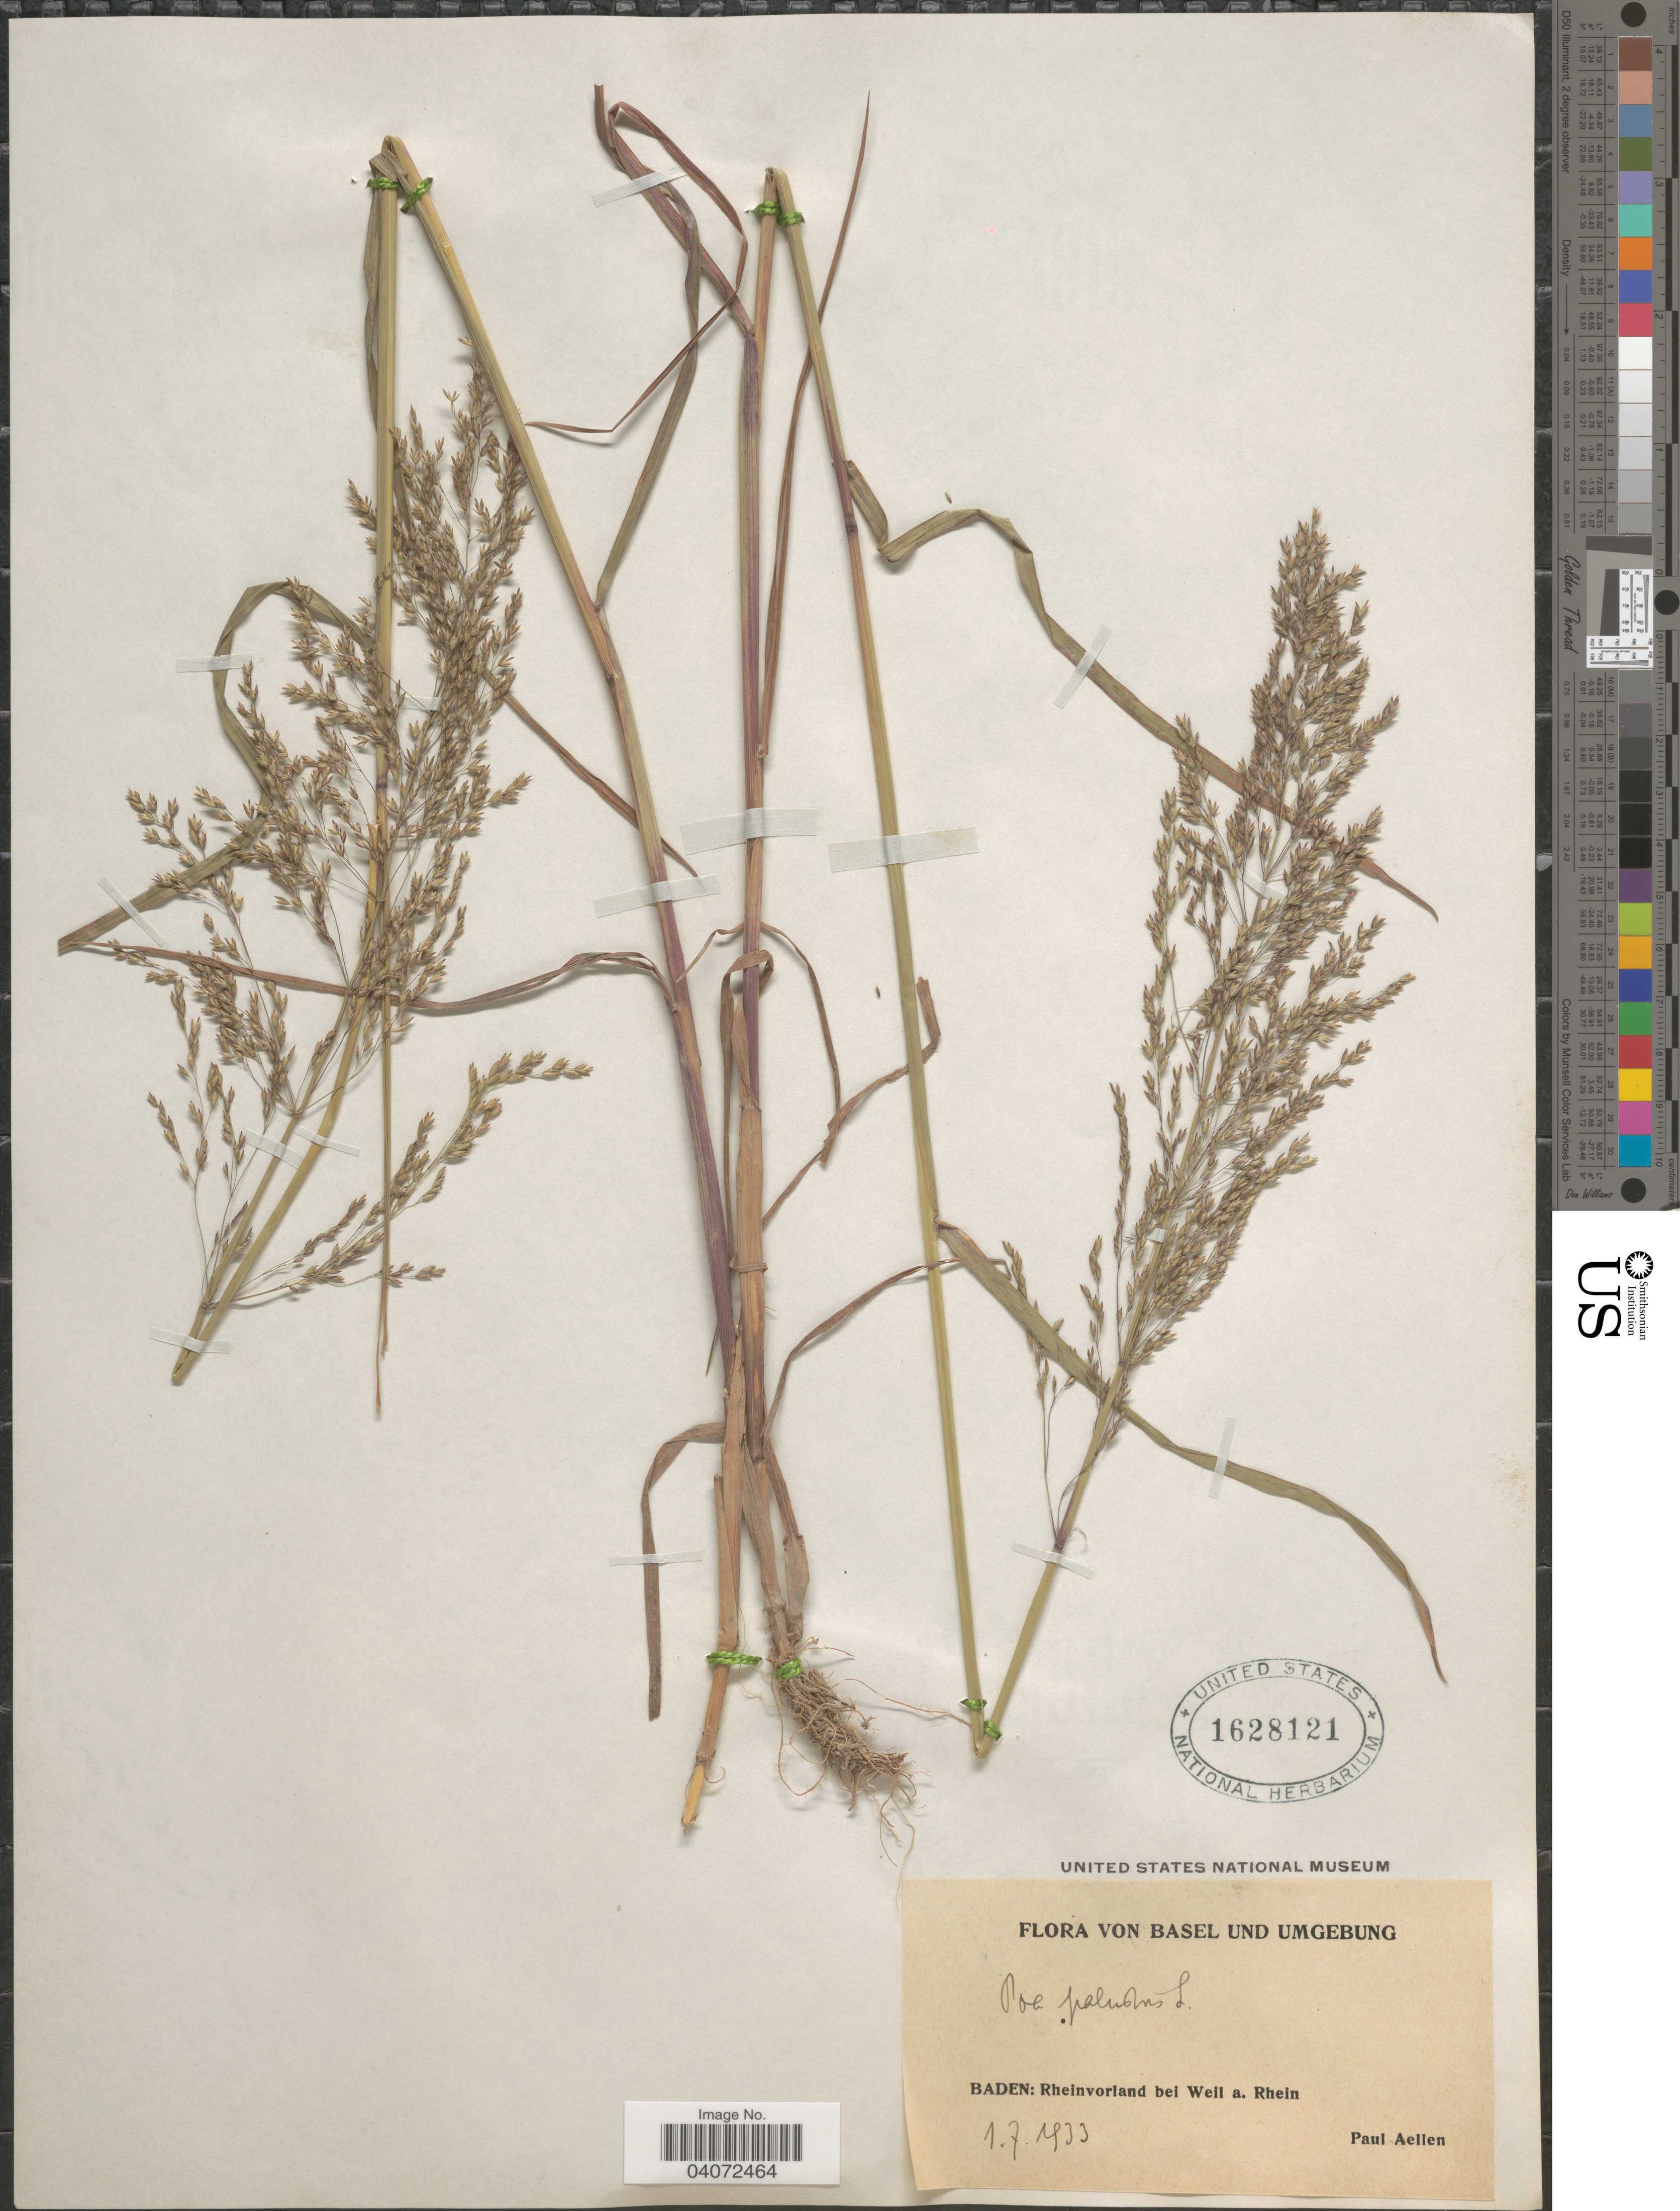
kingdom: Plantae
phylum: Tracheophyta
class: Liliopsida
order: Poales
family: Poaceae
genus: Poa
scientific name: Poa palustris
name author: L.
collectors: P. Aellen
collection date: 1933-07-01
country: Germany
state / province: Baden-Württemberg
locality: Basel und Umgebung. Baden: Rheinvorland bei Weil a. Rhein.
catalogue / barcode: US 1628121